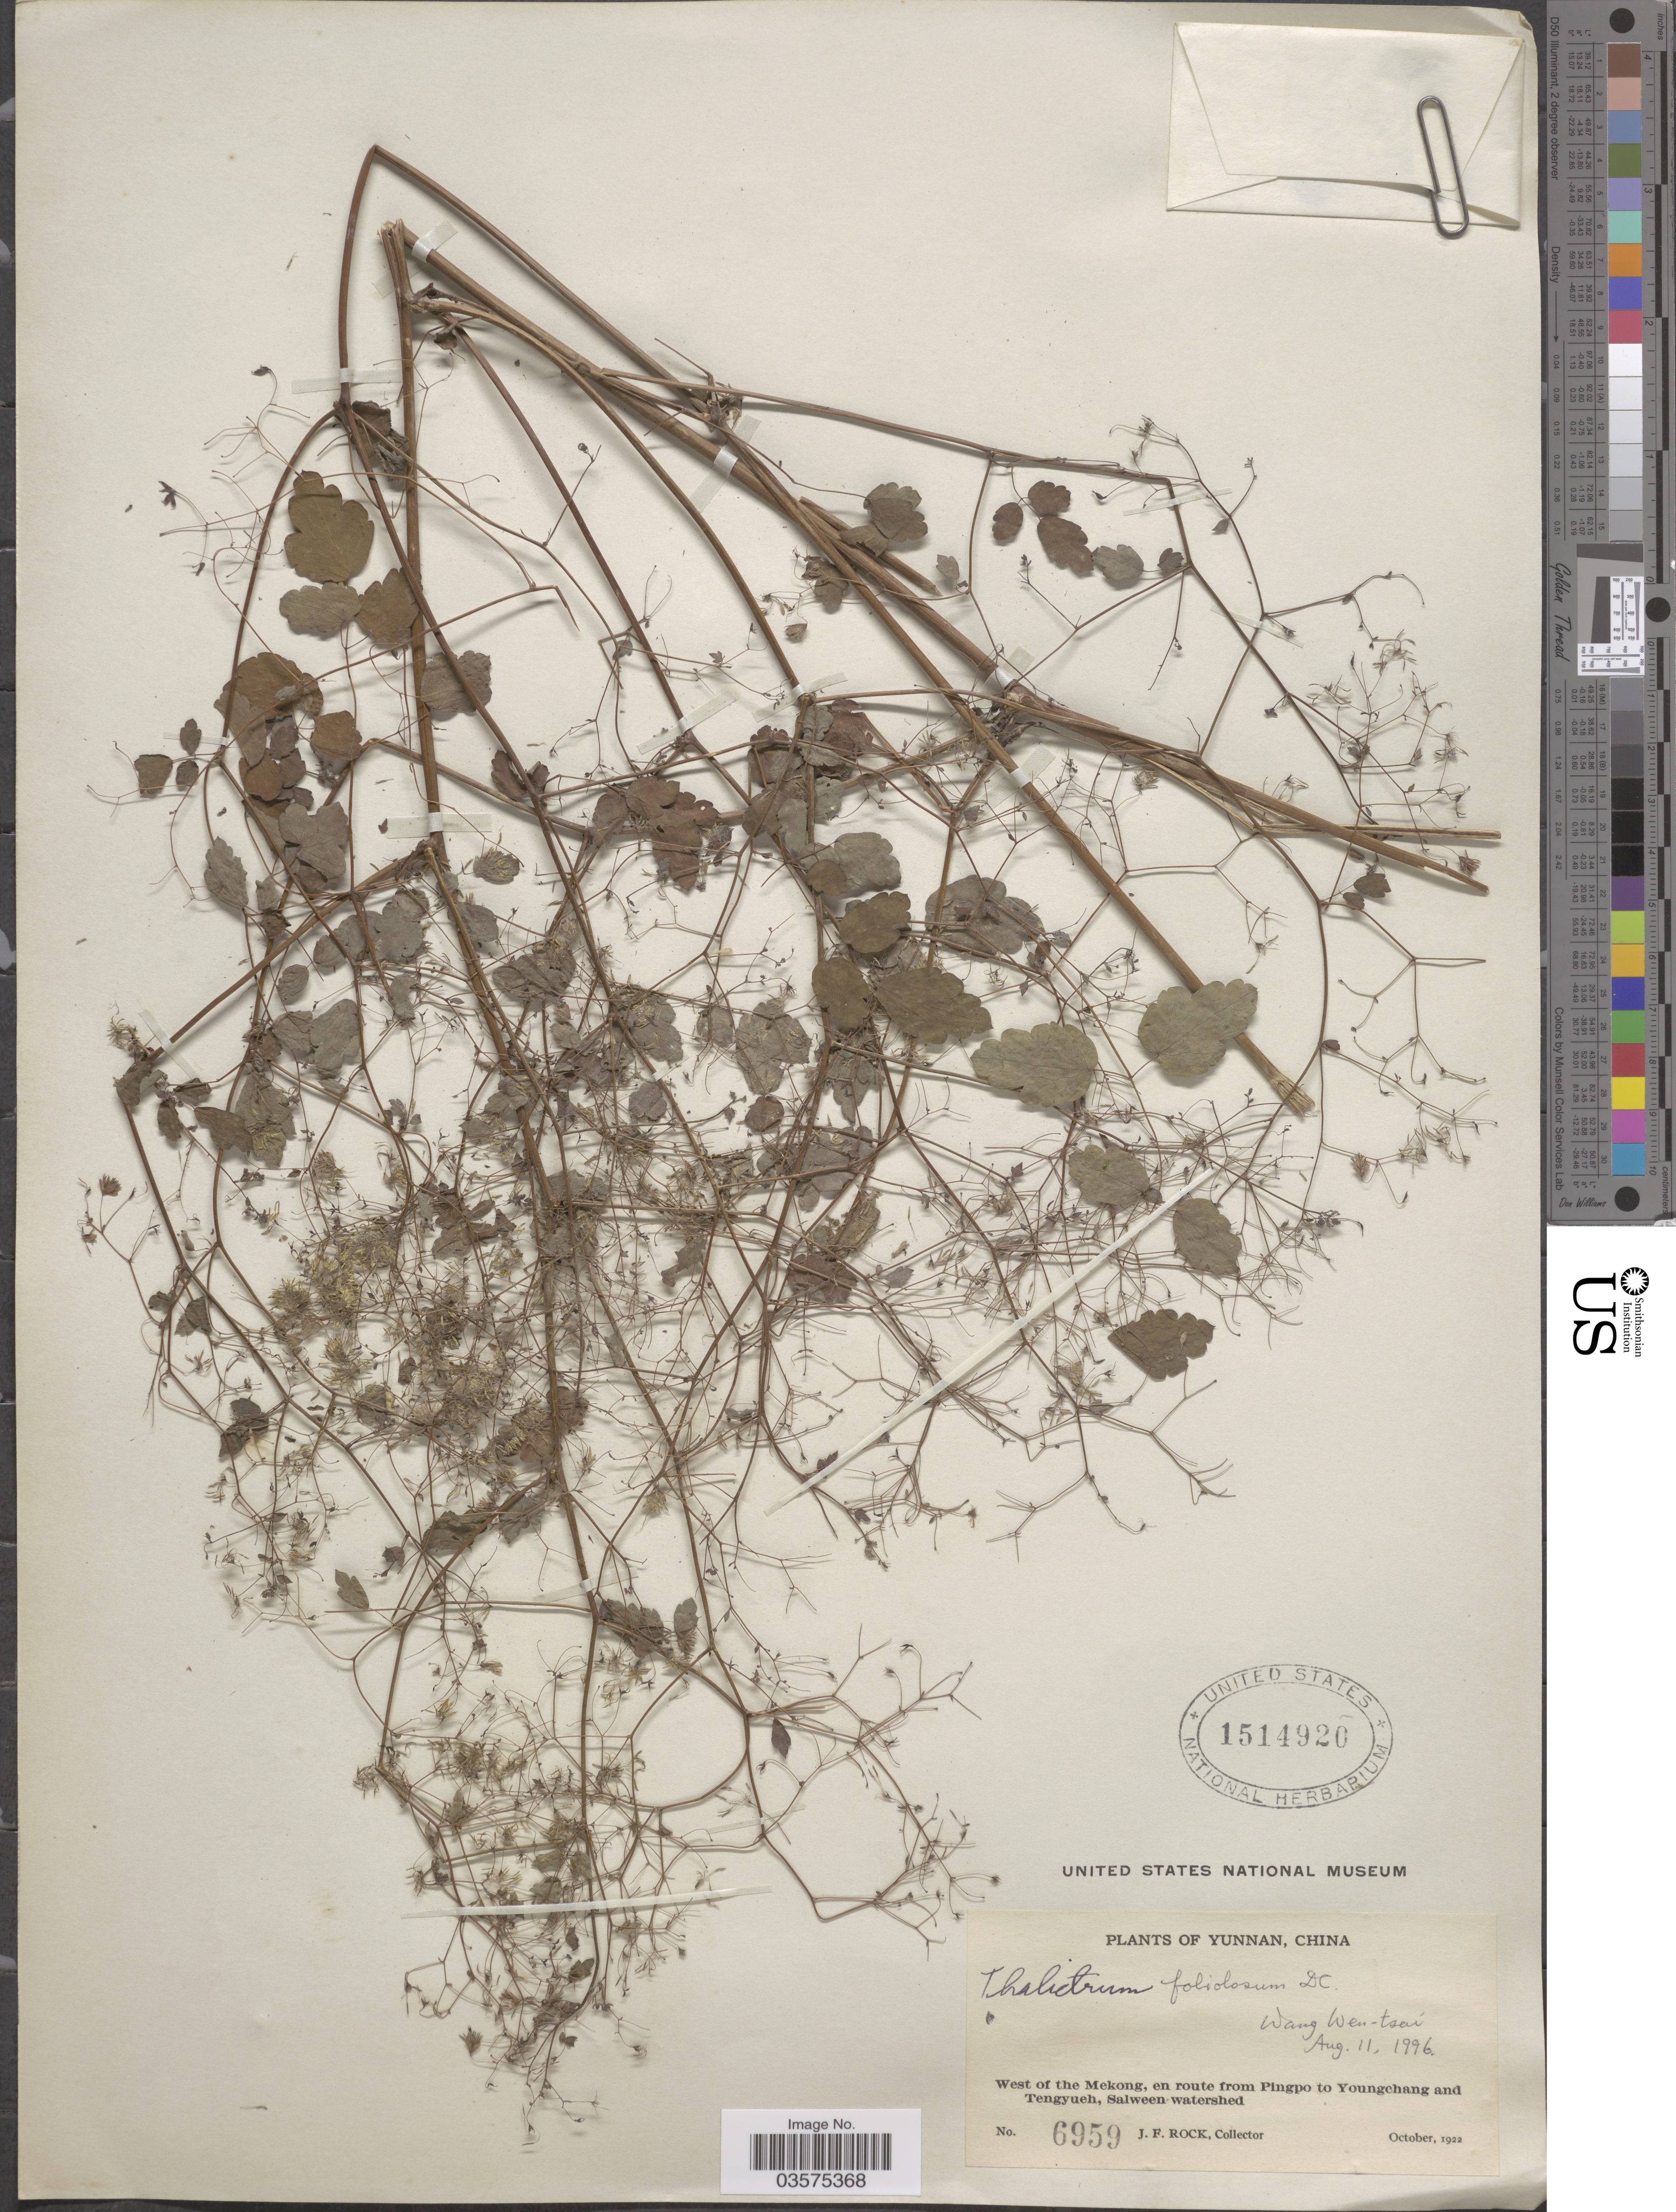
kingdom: Plantae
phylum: Tracheophyta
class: Magnoliopsida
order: Ranunculales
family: Ranunculaceae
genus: Thalictrum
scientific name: Thalictrum foliolosum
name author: DC.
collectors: J. Rock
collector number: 6959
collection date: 1922-10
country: China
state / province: Yunnan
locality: West of the Mekong, en route from Pingpo to Youngchang and Tengyueh, Salween watershed.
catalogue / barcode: US 1514920